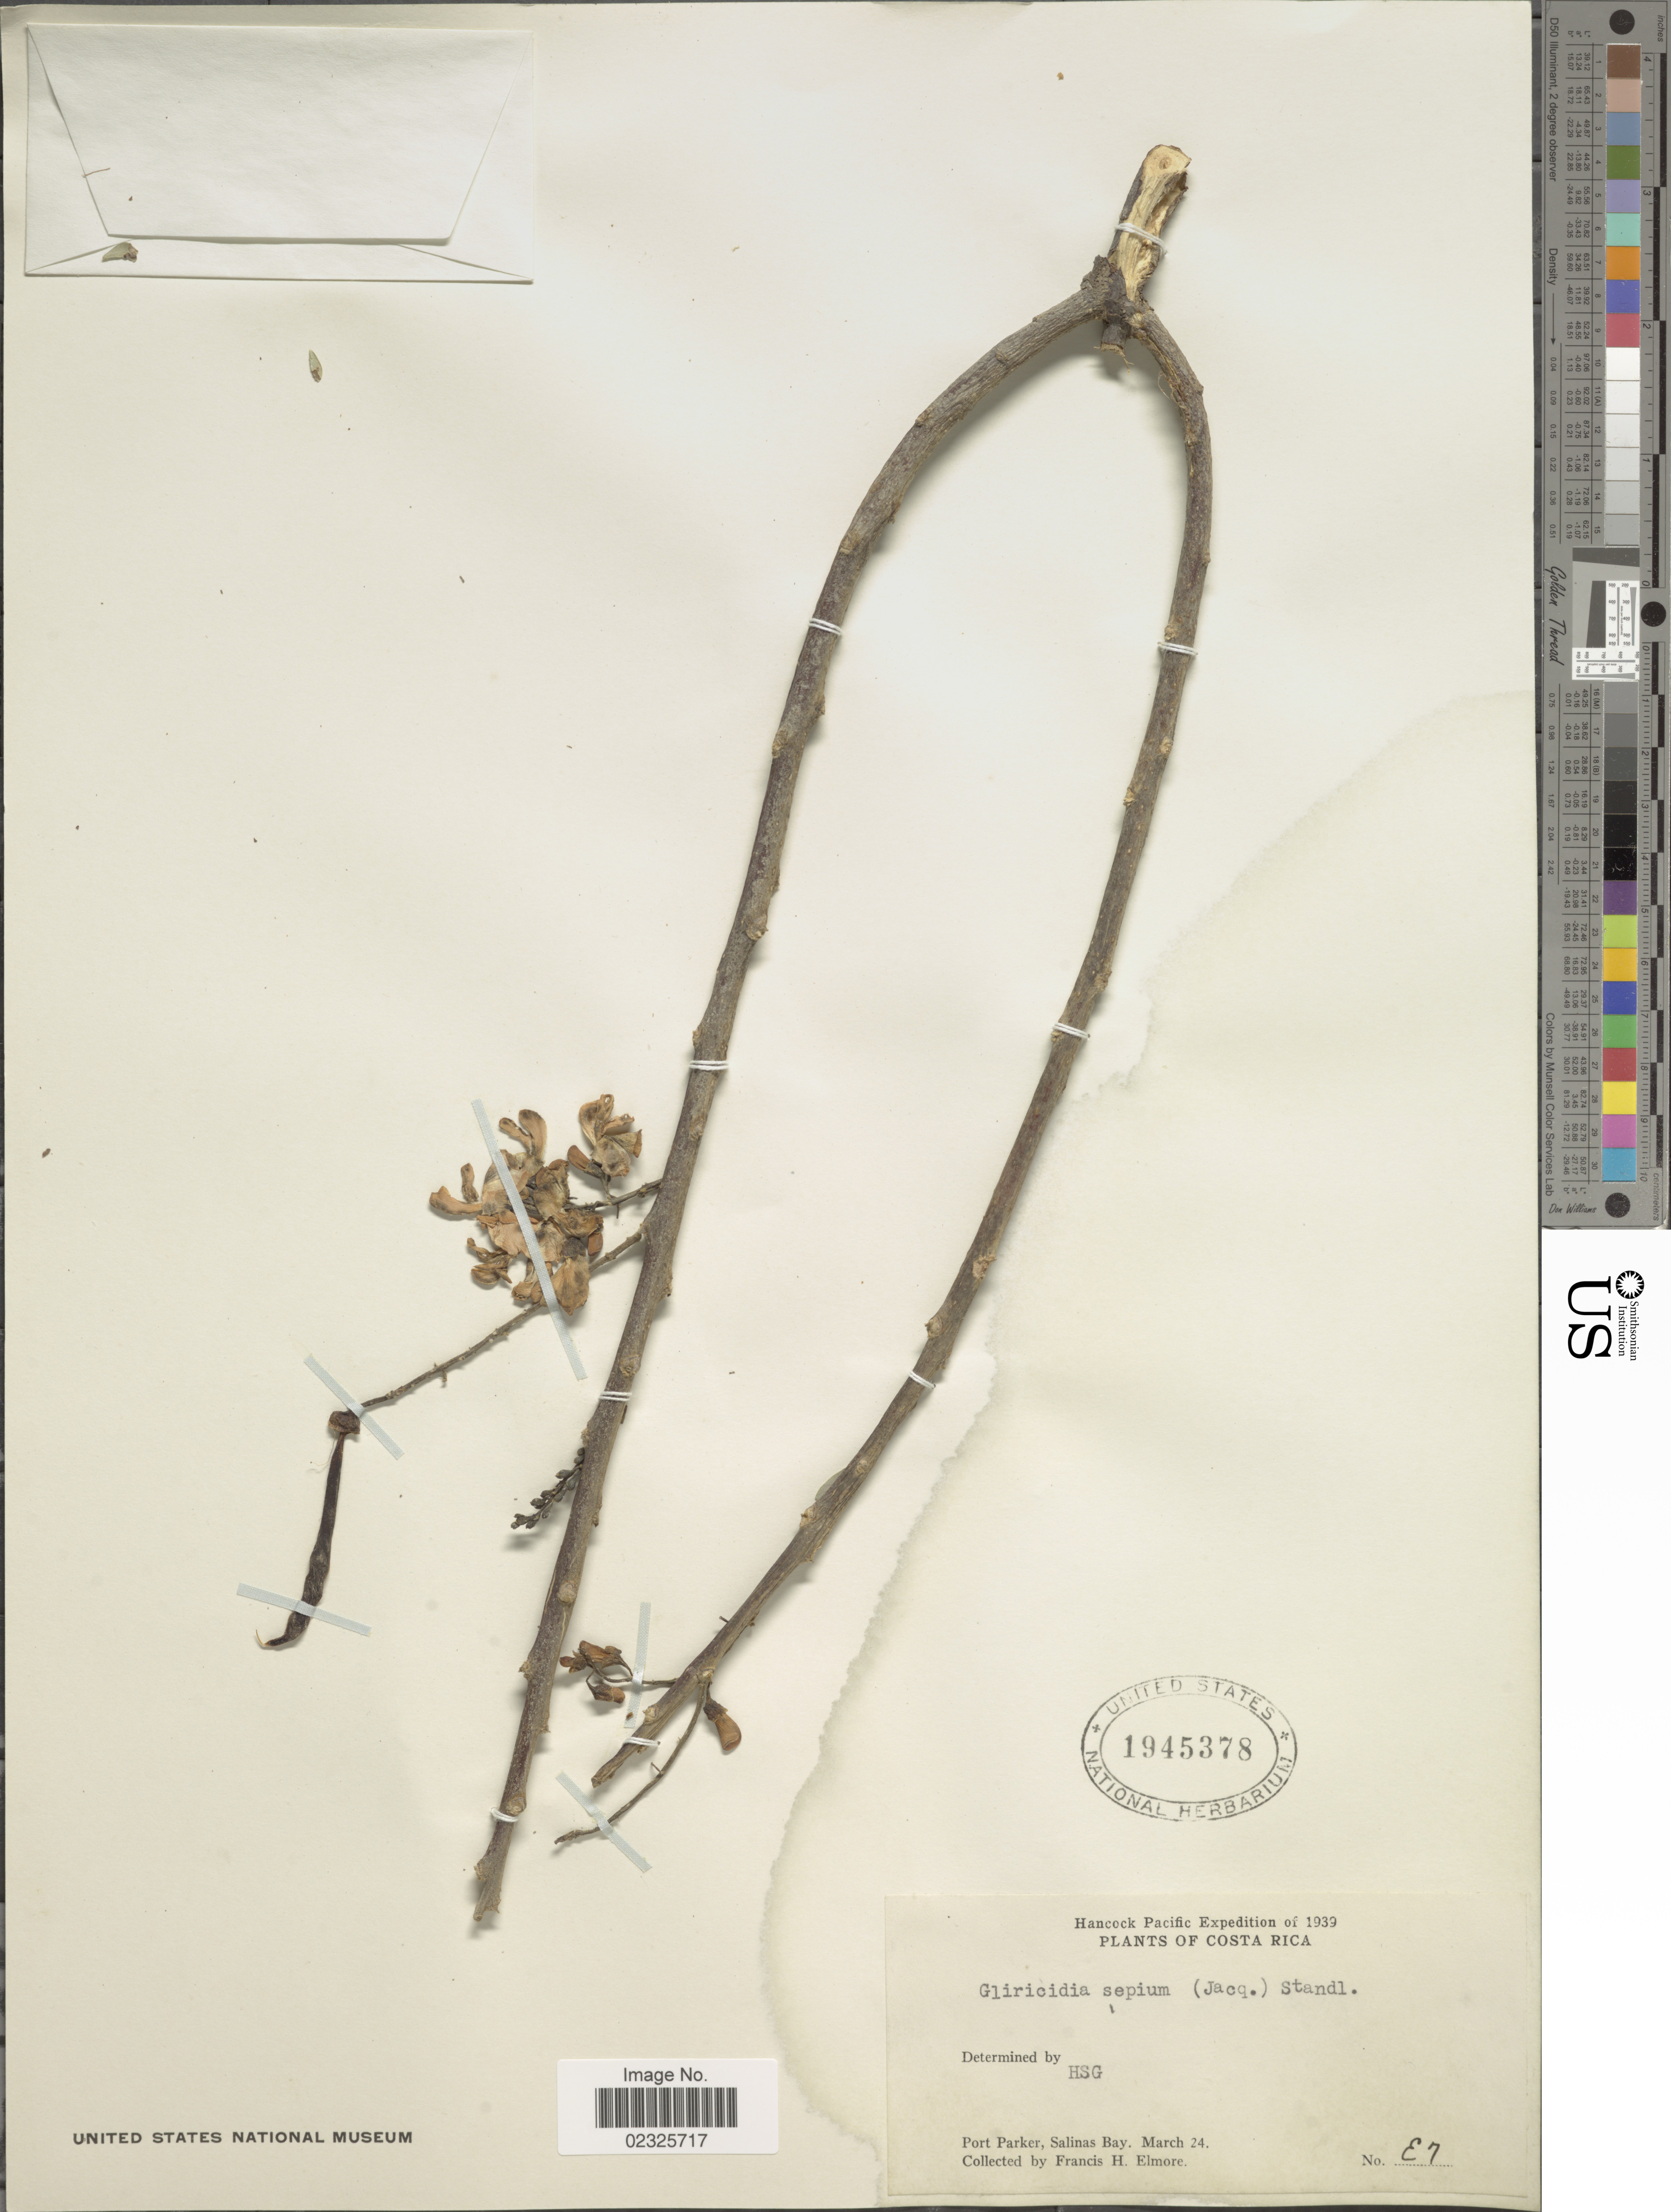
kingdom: Plantae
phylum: Tracheophyta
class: Magnoliopsida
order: Fabales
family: Fabaceae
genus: Gliricidia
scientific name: Gliricidia sepium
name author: (Jacq.) Kunth ex Walp.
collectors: F. H. Elmore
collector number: E7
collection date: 1939-03-24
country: Costa Rica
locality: Port Parker, Salinas Bay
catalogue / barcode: US 1945378